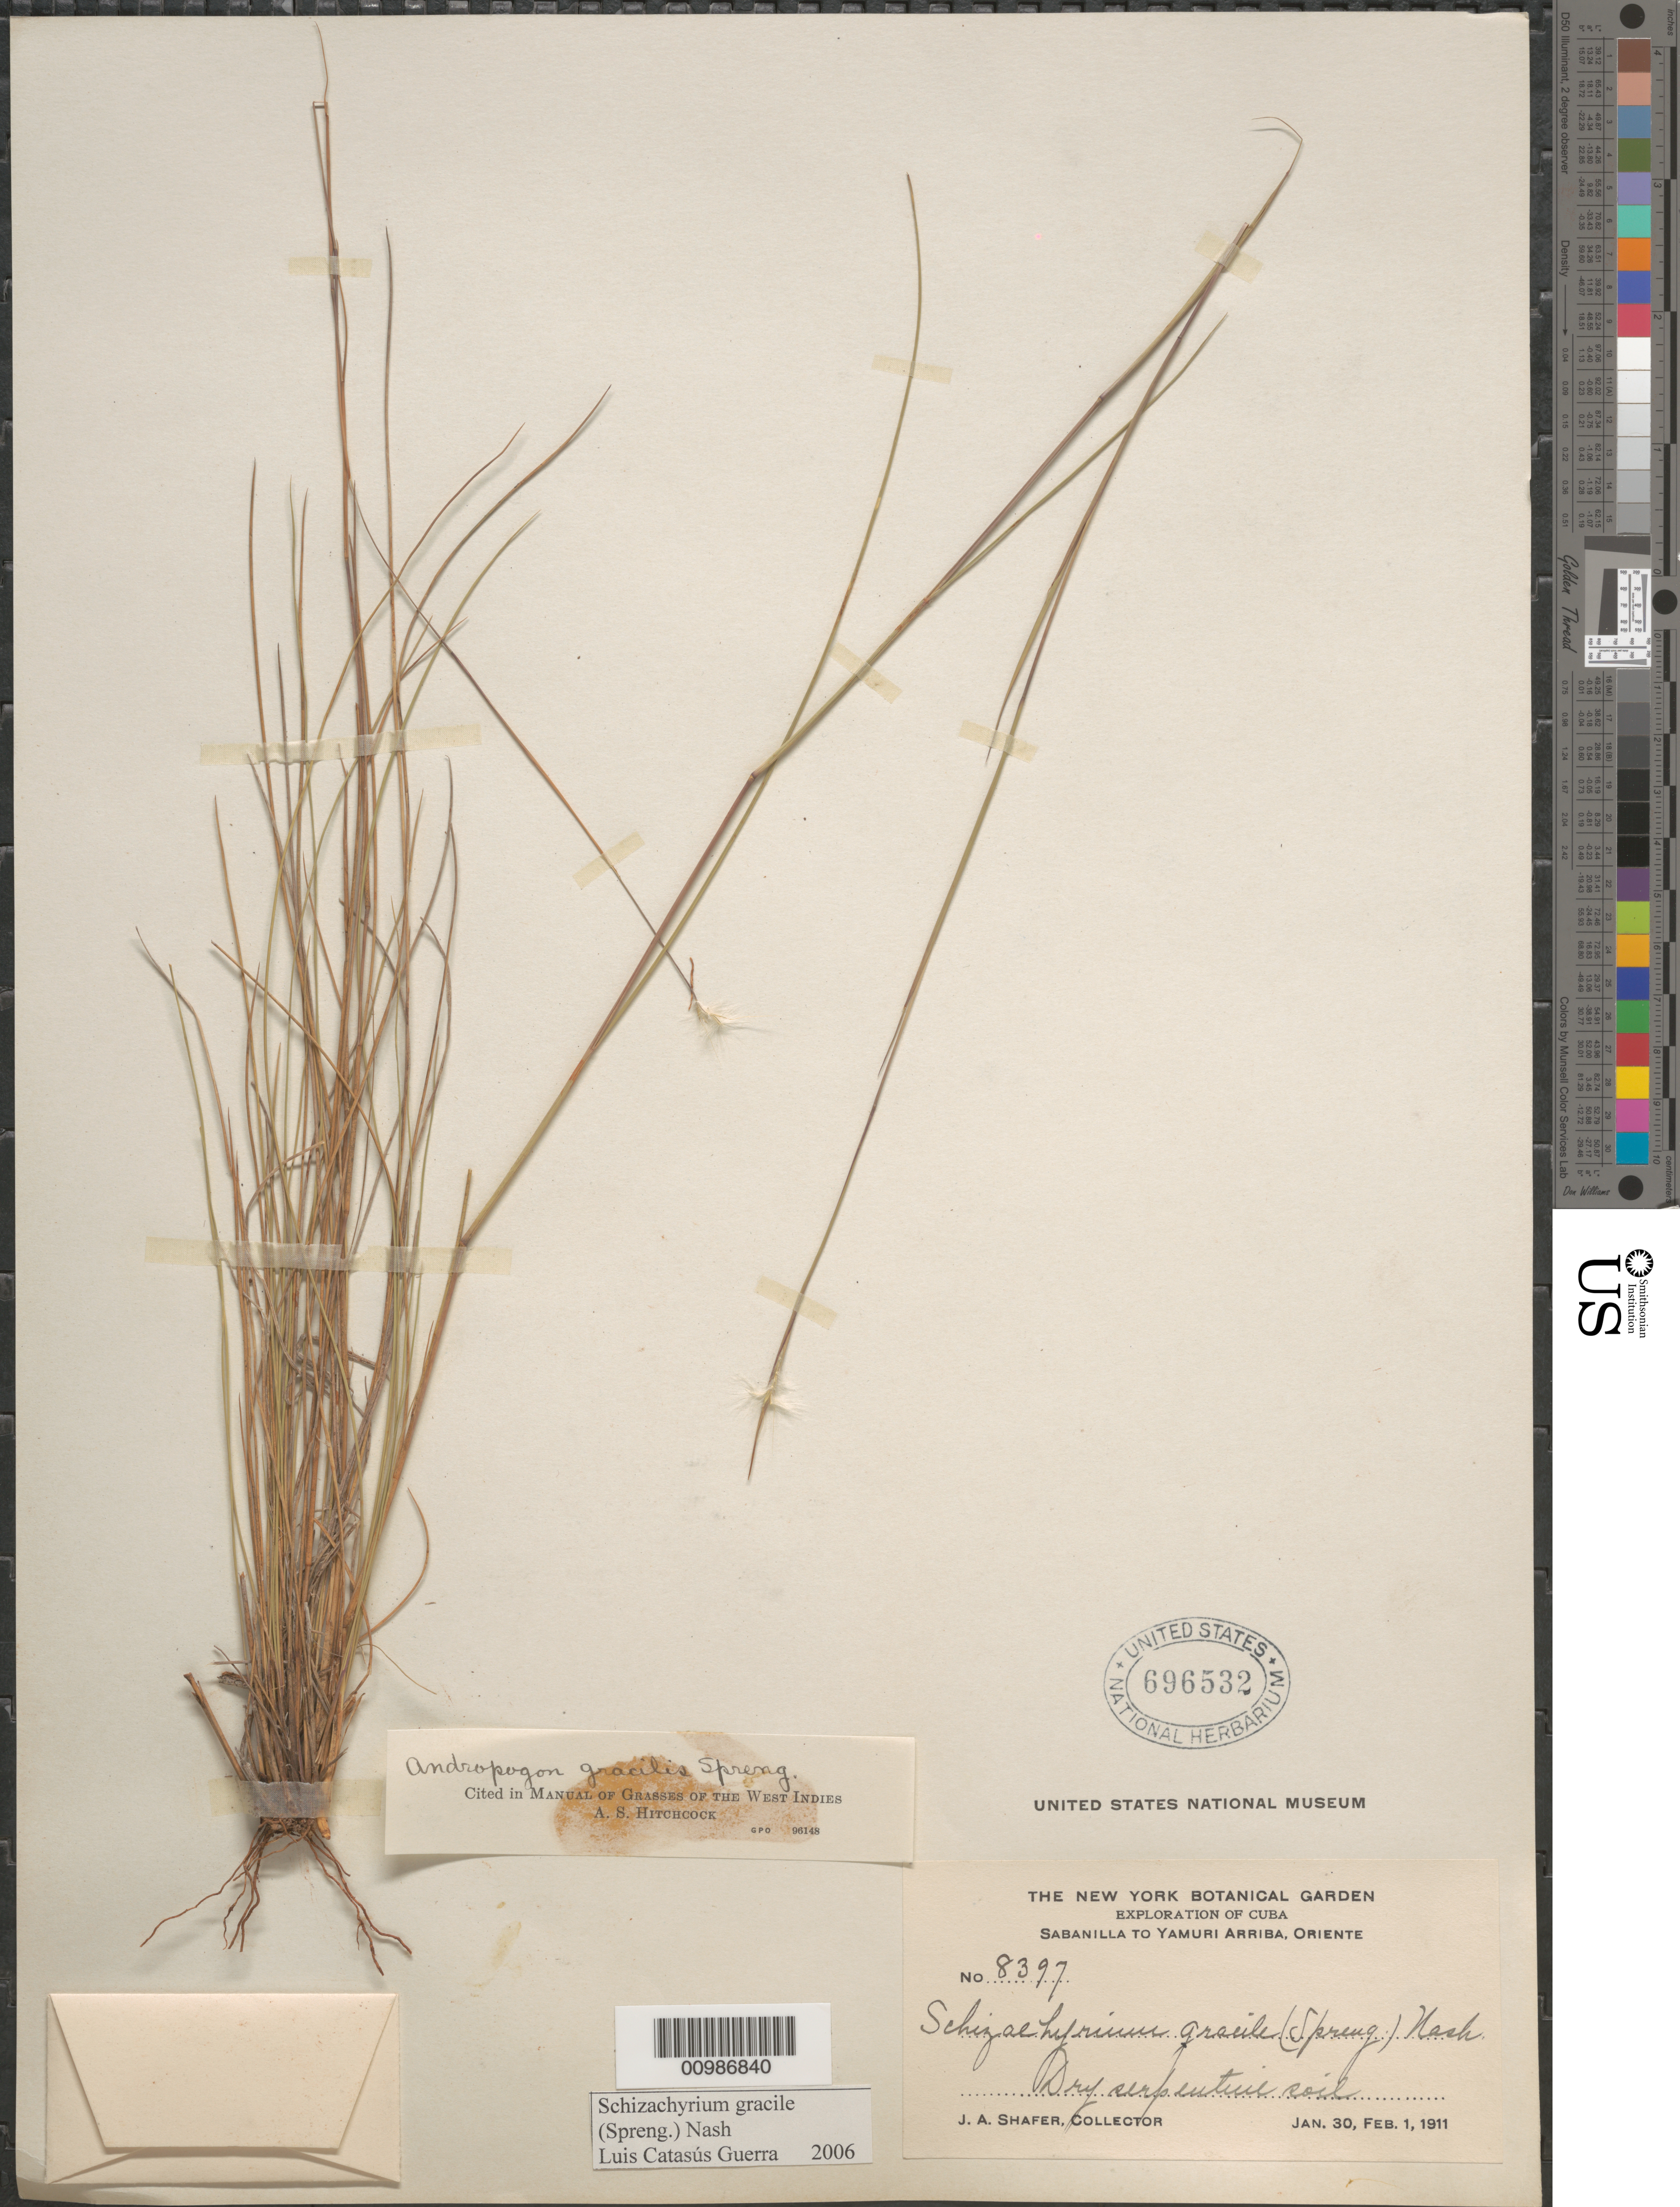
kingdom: Plantae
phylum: Tracheophyta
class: Liliopsida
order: Poales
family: Poaceae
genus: Andropogon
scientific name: Andropogon gracilis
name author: Spreng.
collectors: J. A. Shafer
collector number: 8397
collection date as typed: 30 Jan 1911 and01 Feb 1911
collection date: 1911-01-30,1911-02-01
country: Cuba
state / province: Oriente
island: Cuba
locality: Sabanilla to Yamuri Arriba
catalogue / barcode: US 696532